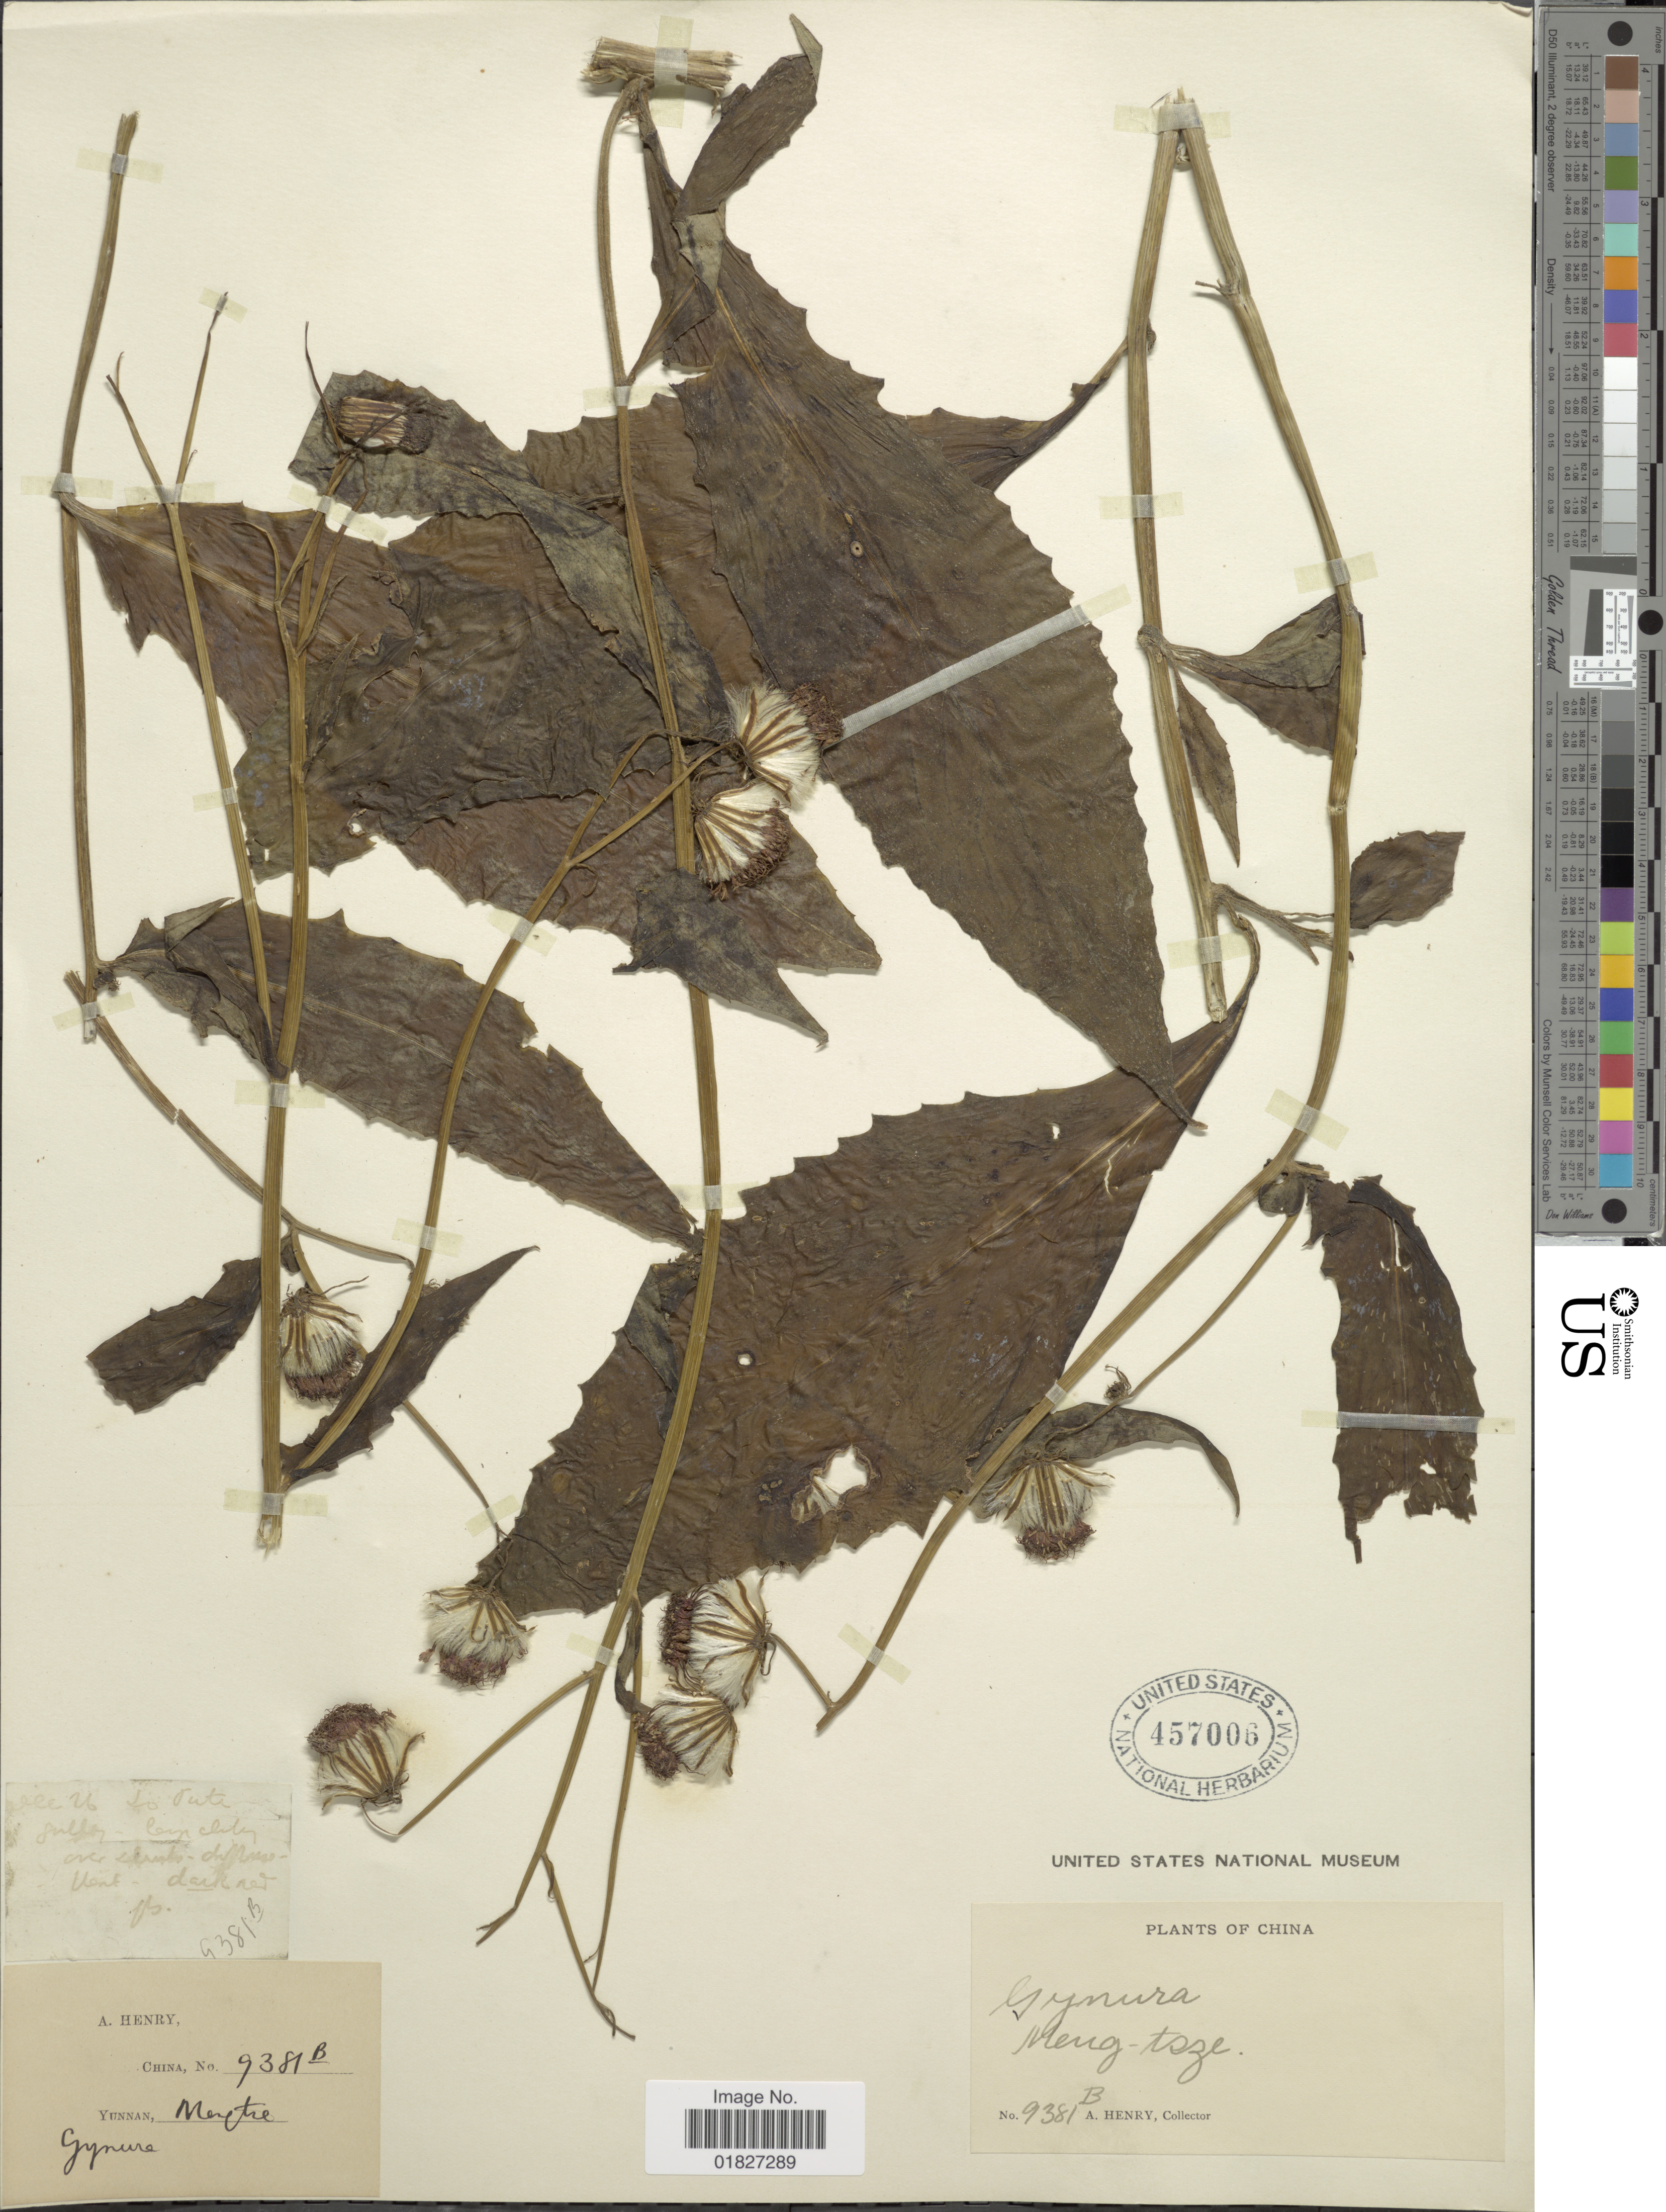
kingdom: Plantae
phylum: Tracheophyta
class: Magnoliopsida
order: Asterales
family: Asteraceae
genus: Gynura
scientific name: Gynura sp.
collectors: A. Henry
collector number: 9381 B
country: China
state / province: Yunnan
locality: Mengtze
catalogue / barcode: US 457006